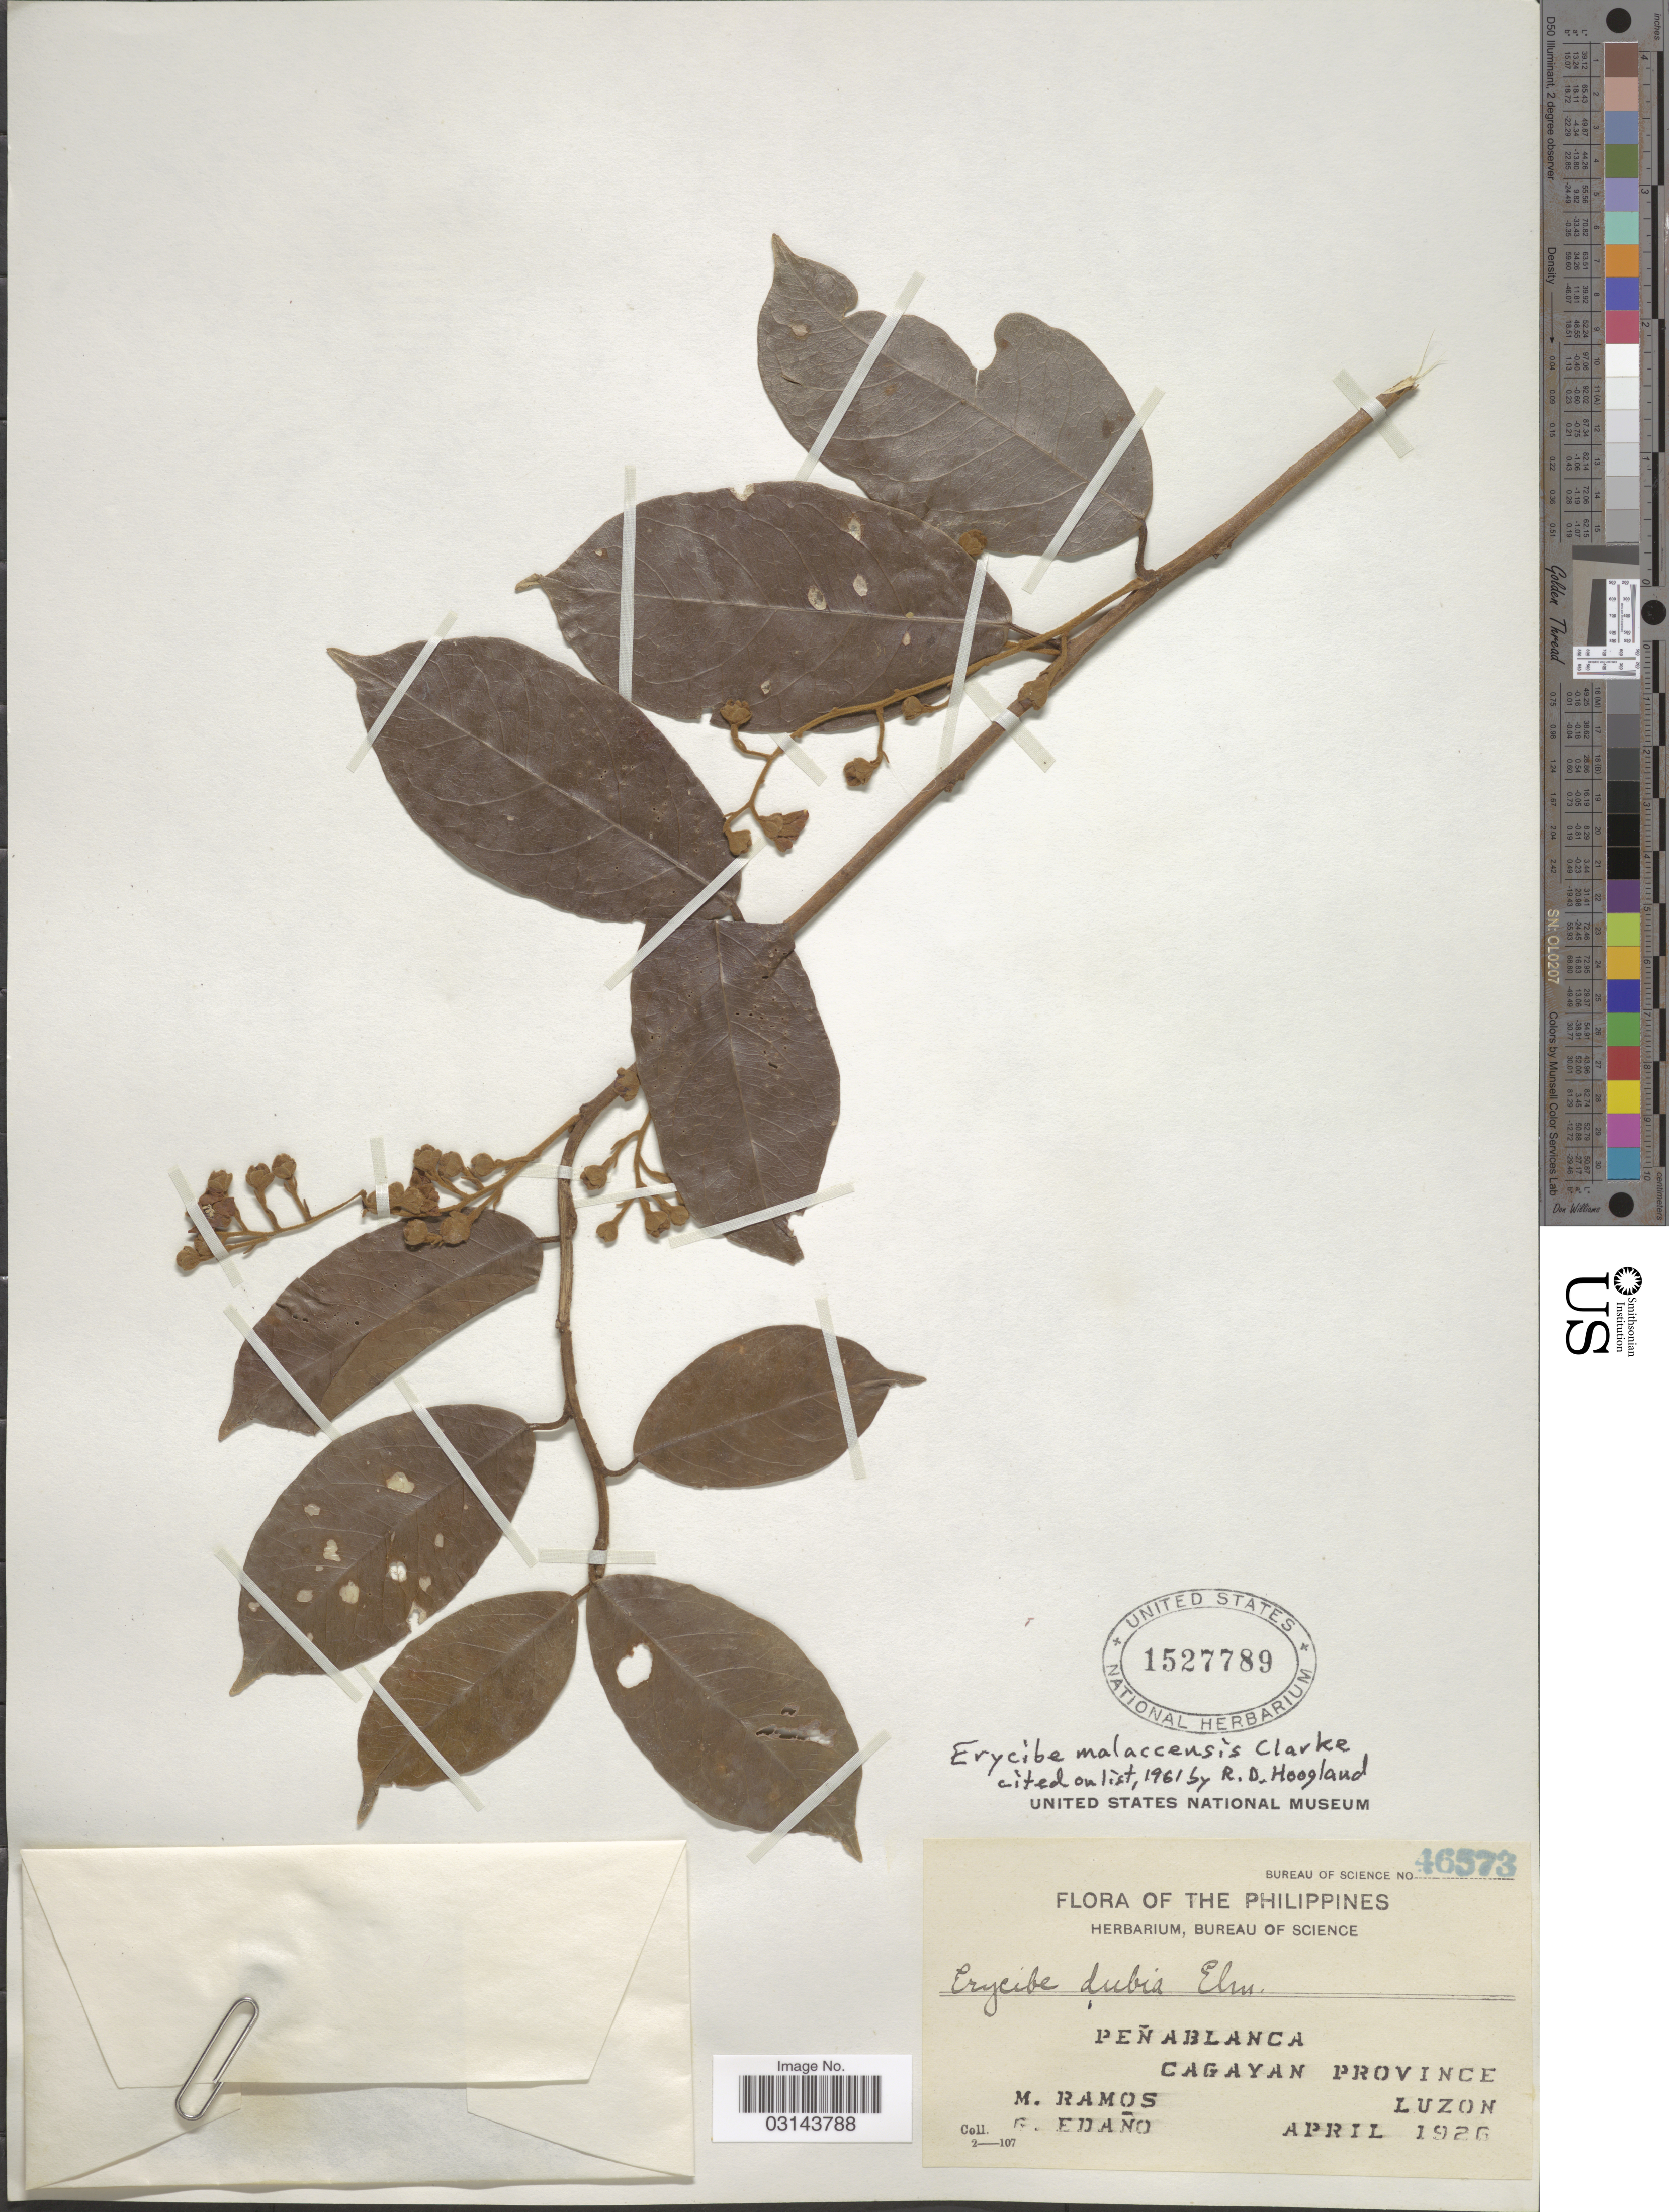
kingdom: Plantae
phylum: Tracheophyta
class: Magnoliopsida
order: Solanales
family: Convolvulaceae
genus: Erycibe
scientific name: Erycibe malaccensis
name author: C.B. Clarke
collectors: M. Ramos & G. Edaño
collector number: Bureau of Science 46573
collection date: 1926-04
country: Philippines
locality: Peñablanca. Cagayan Province Luzon.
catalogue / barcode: US 1527789